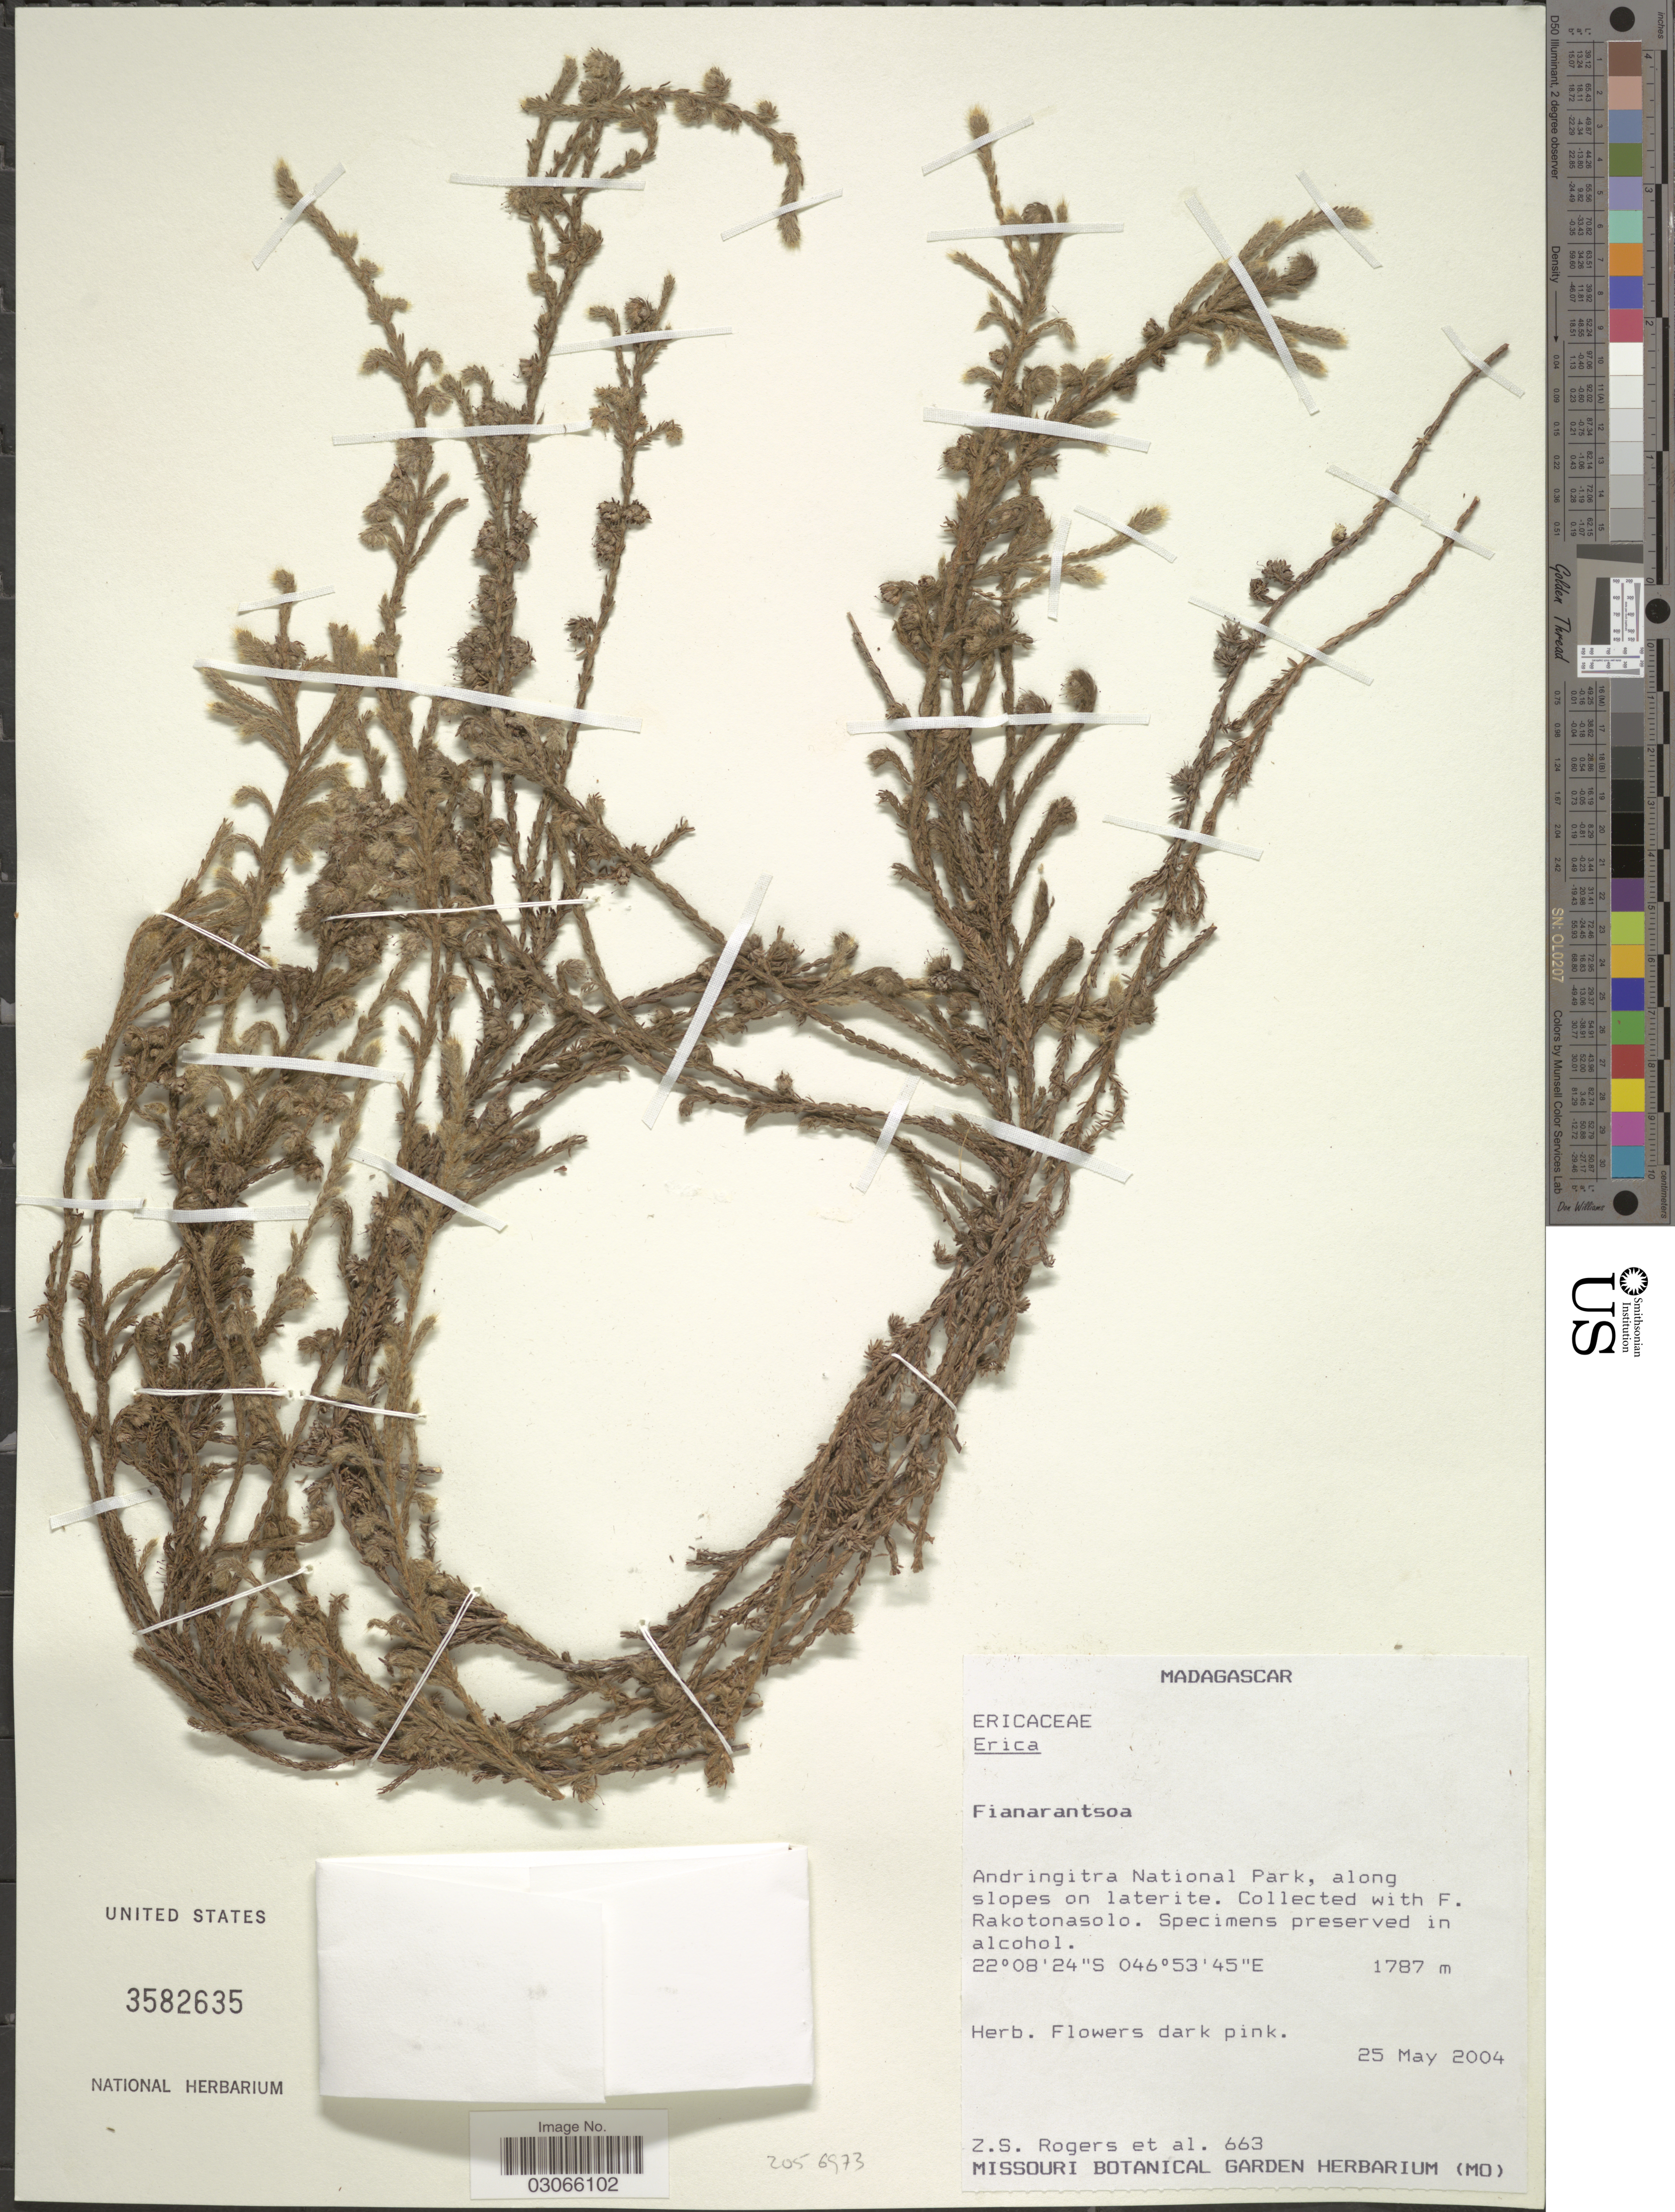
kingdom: Plantae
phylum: Tracheophyta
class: Magnoliopsida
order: Ericales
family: Ericaceae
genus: Erica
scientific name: Erica sp.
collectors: Z. S. Rogers & F. Rakotonasolo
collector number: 663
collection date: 2004-05-25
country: Madagascar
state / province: Haute Matsiatra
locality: Andringitra National Park, along slopes on laterite.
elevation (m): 1787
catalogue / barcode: US 3582635